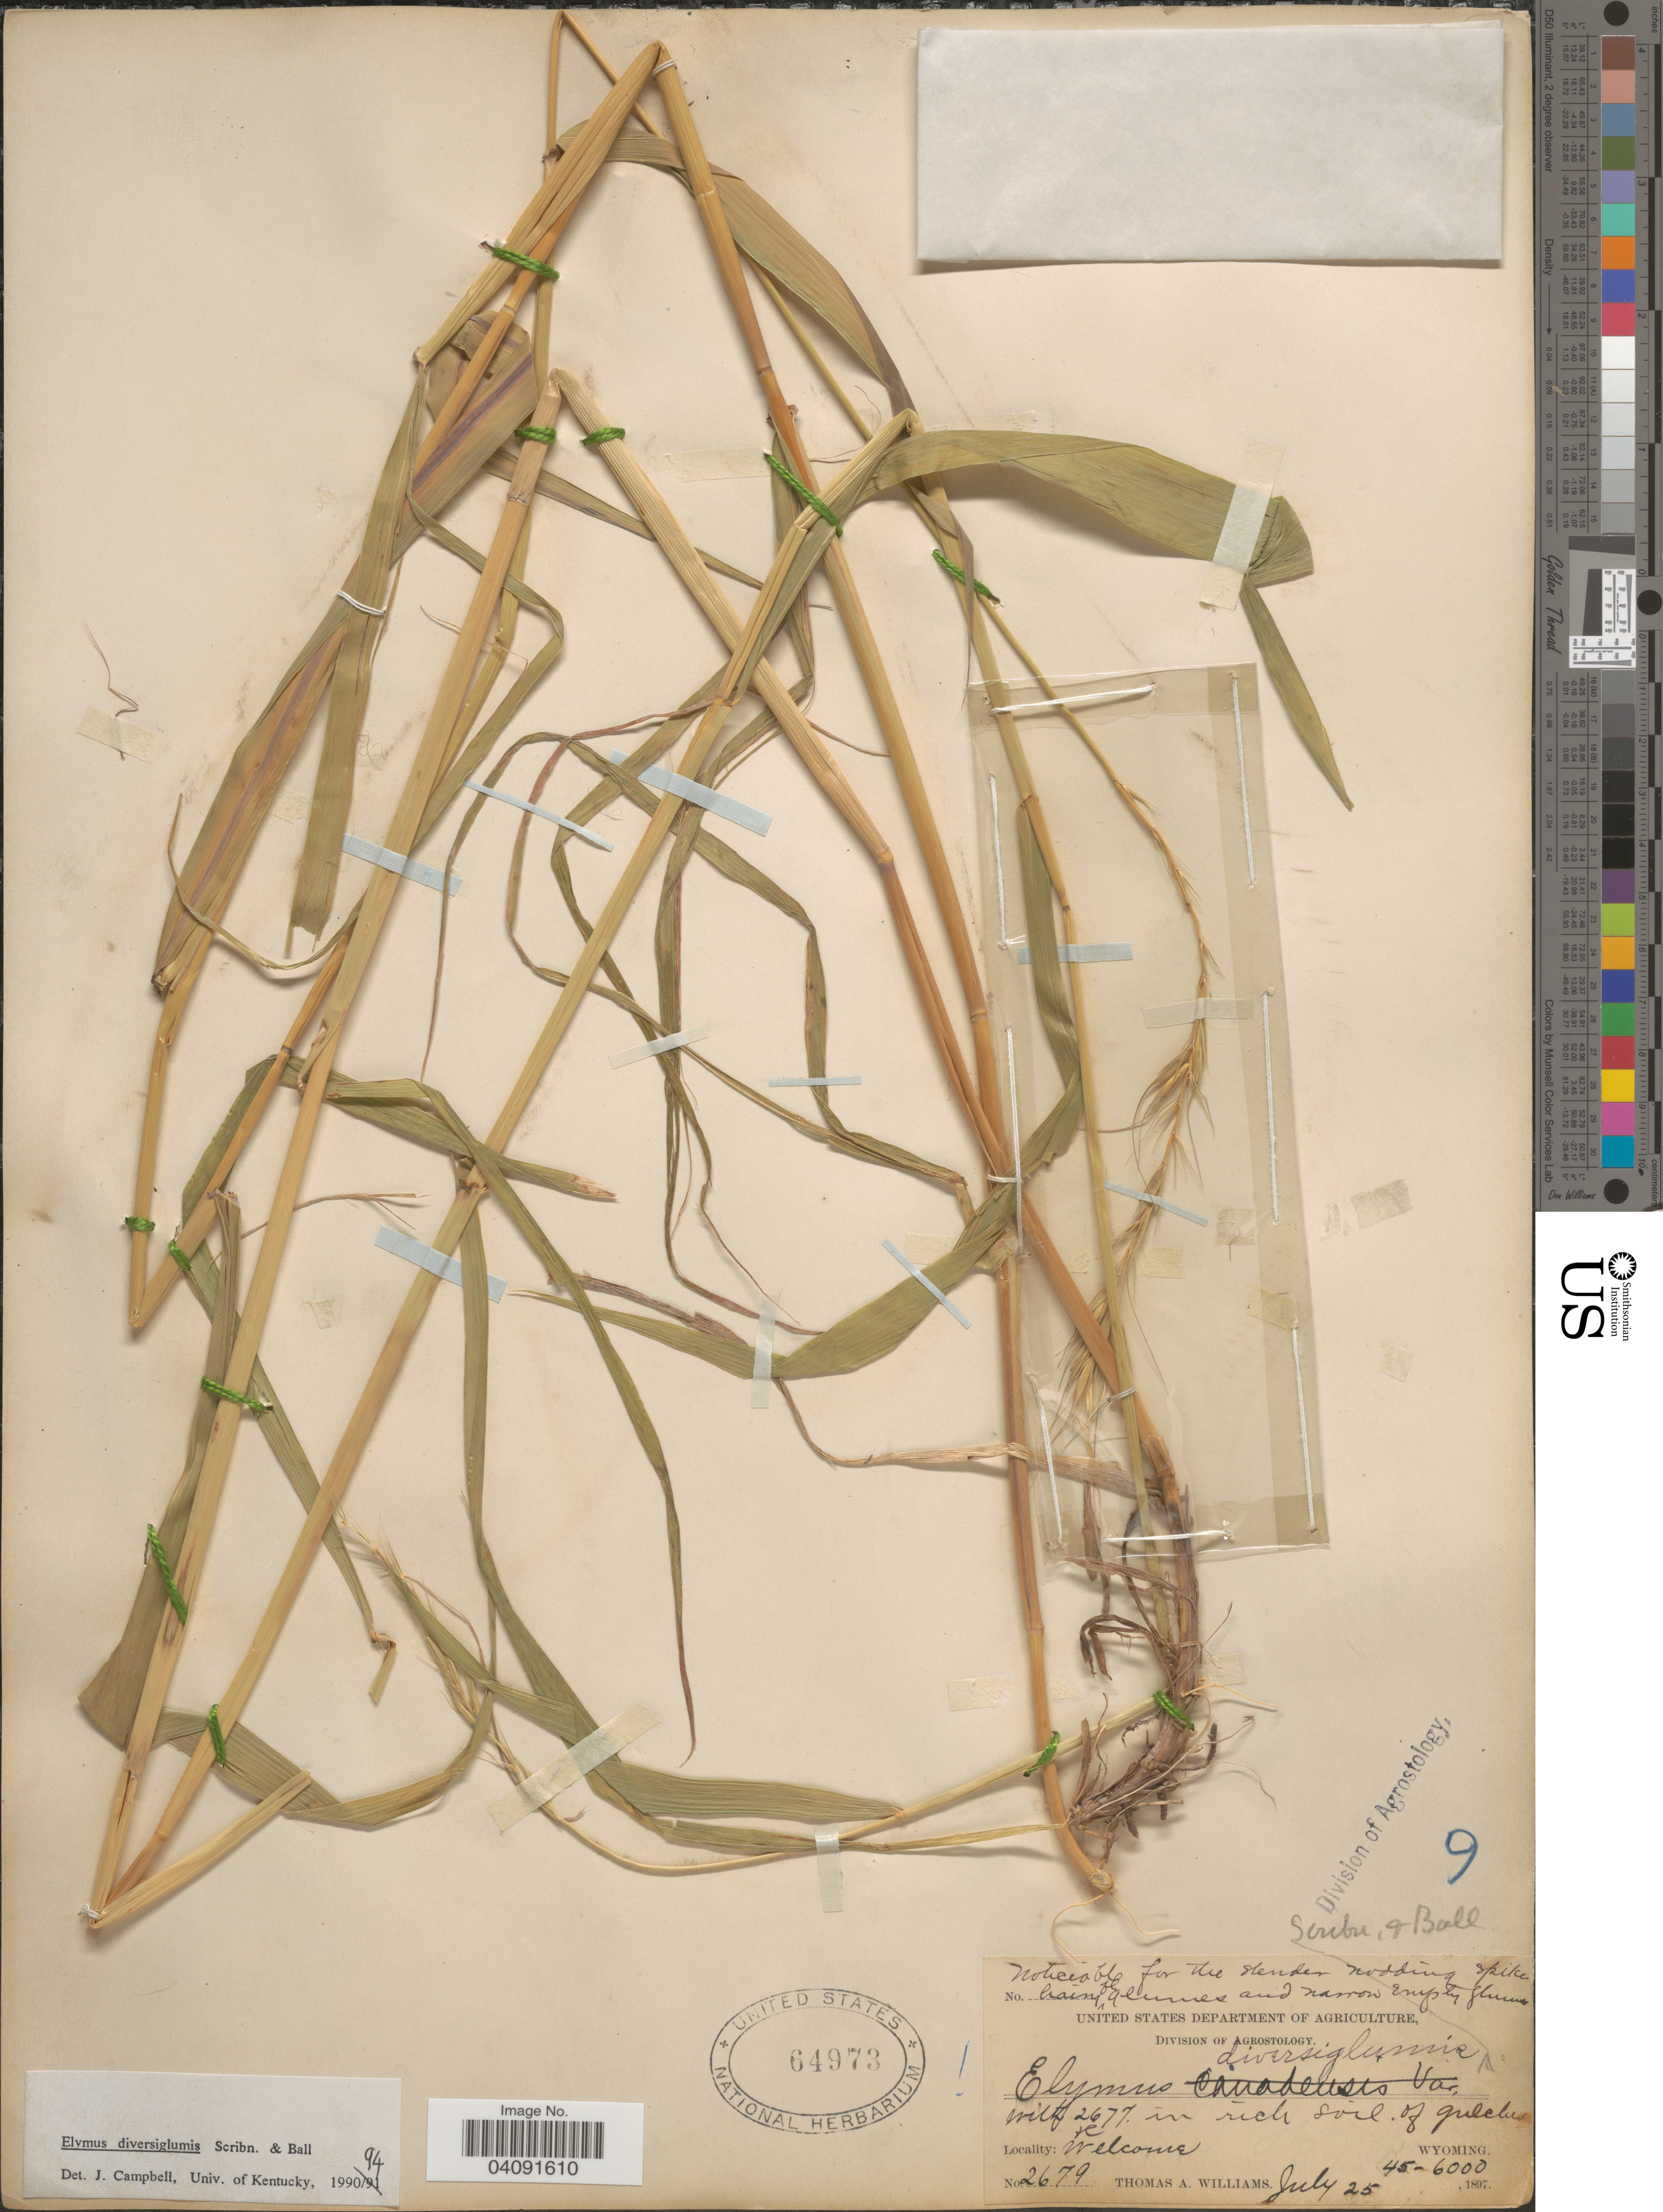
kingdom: Plantae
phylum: Tracheophyta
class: Liliopsida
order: Poales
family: Poaceae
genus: Elymus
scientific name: Elymus diversiglumis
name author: Scribn. & C.R. Ball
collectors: T. A. Williams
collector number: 2679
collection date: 1897-07-25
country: United States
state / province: Wyoming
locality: Welcome.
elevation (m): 1372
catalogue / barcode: US 64973